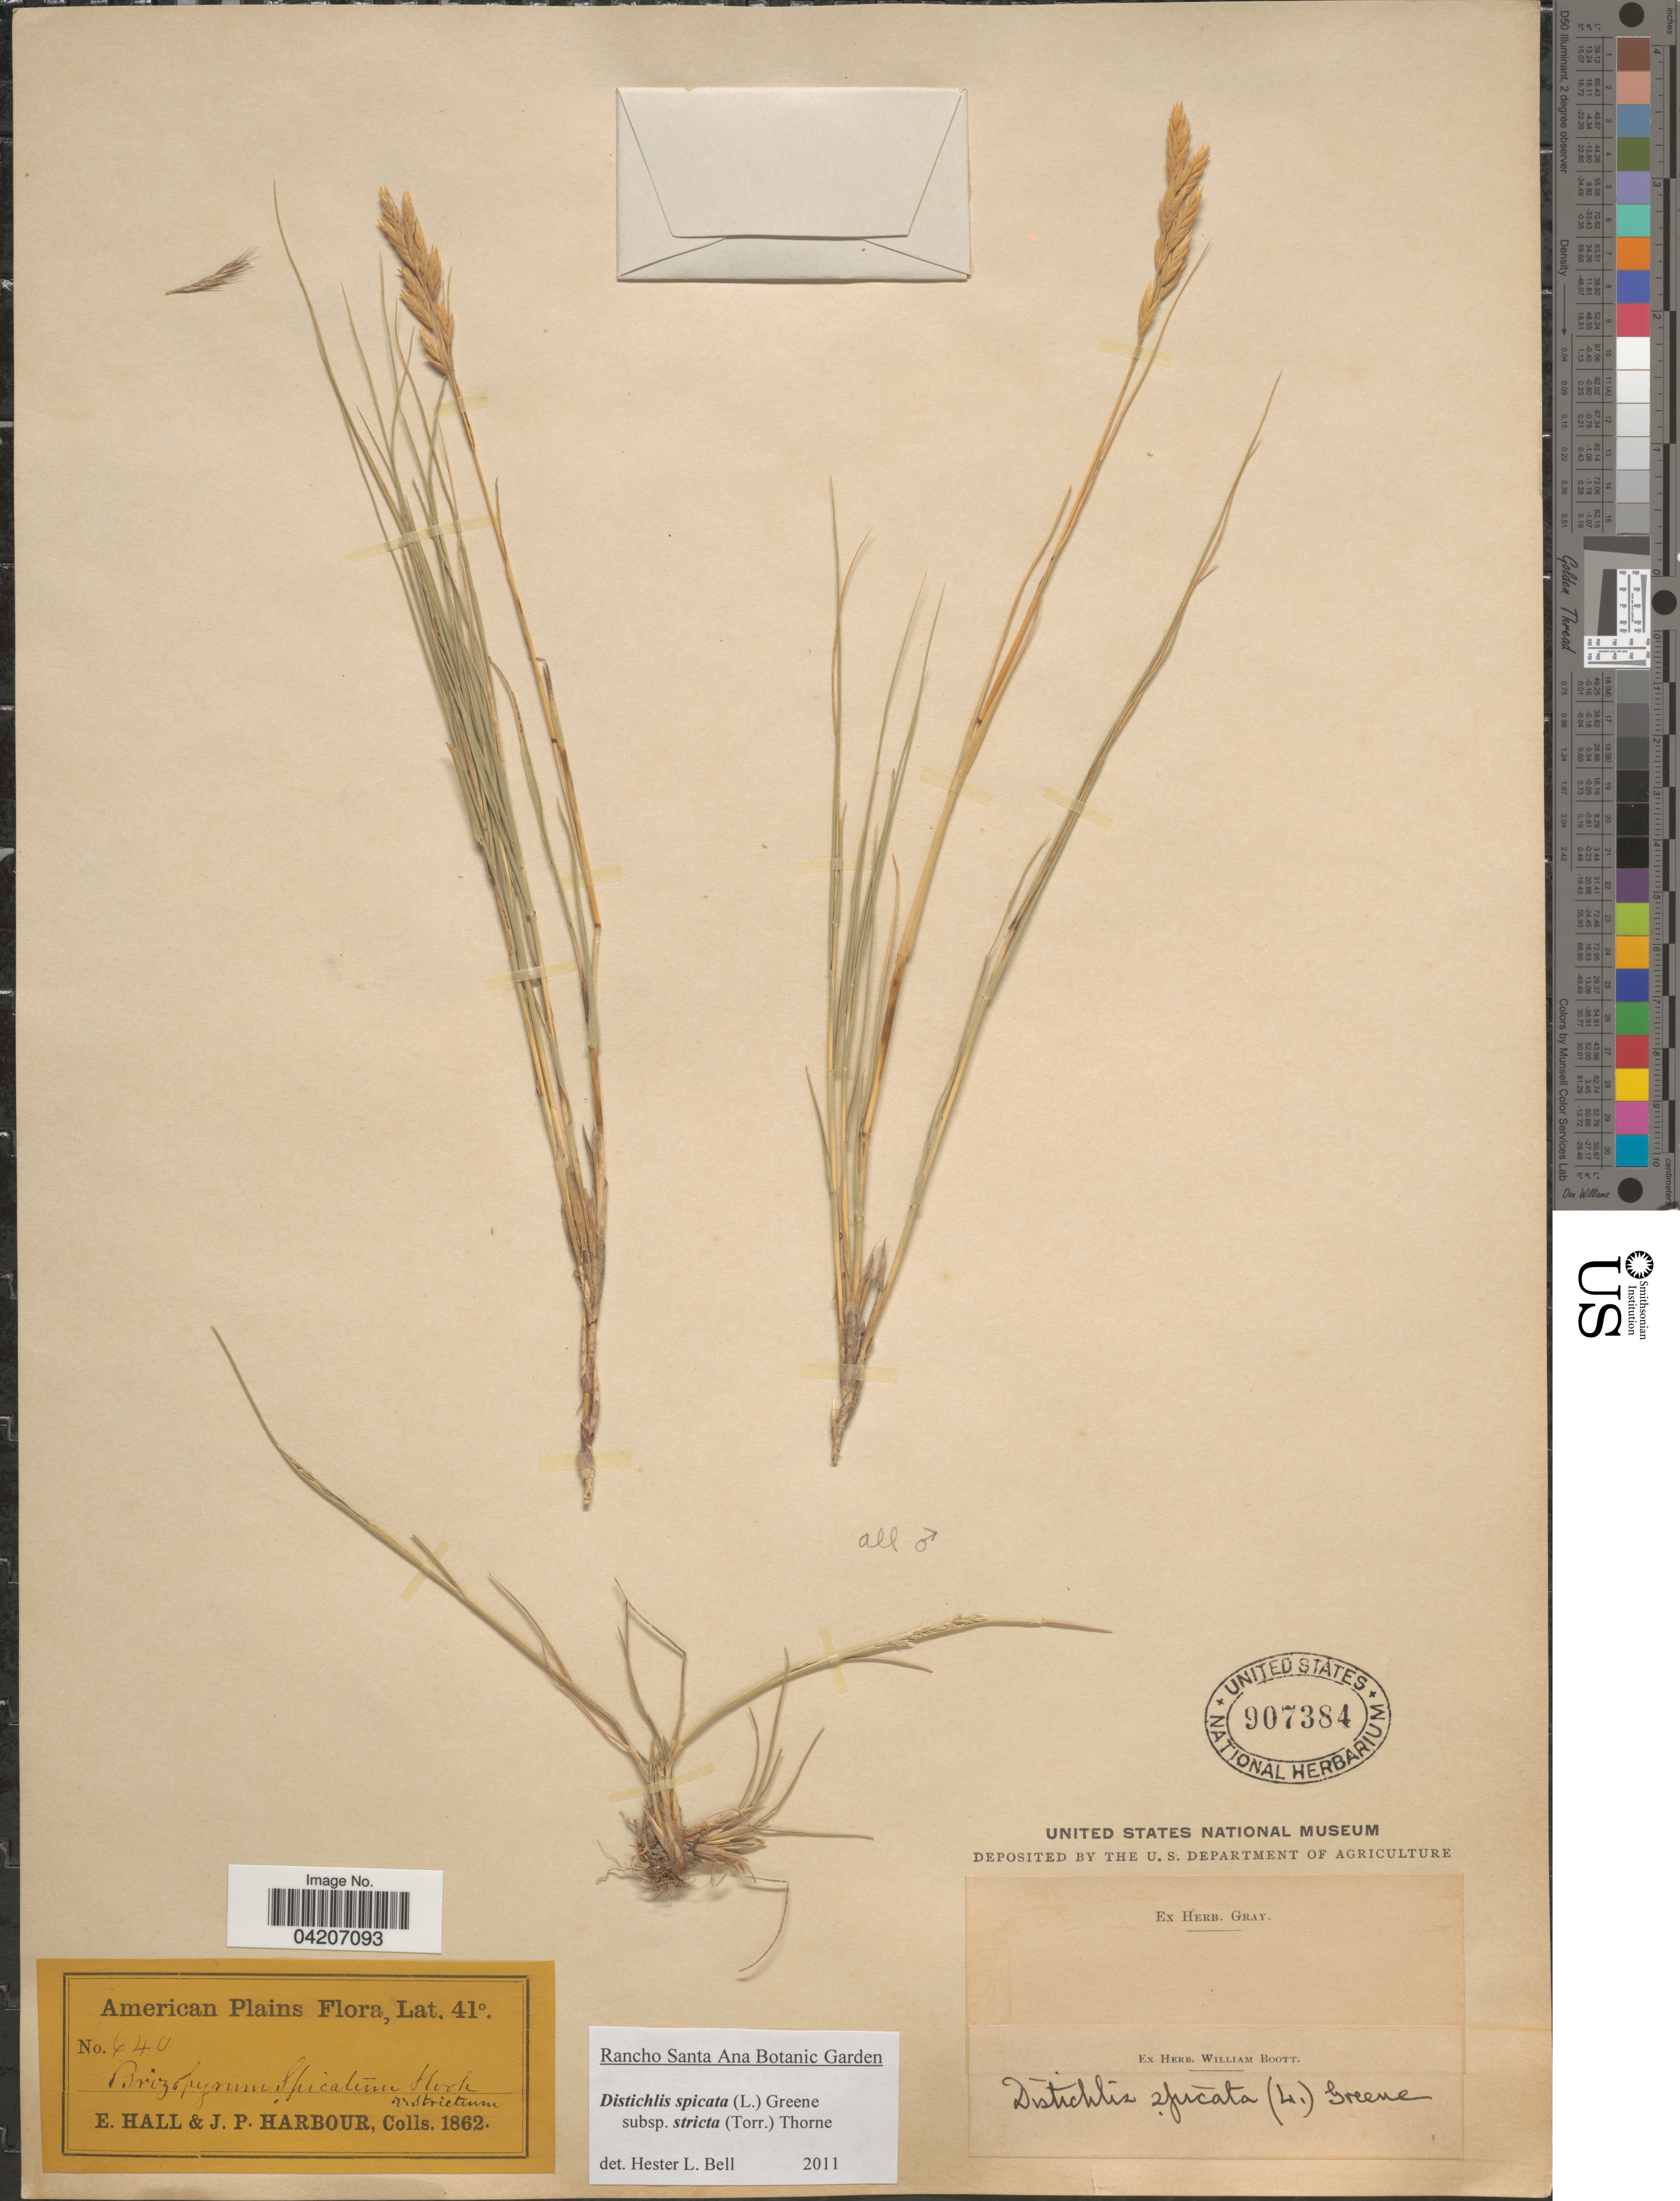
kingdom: Plantae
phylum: Tracheophyta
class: Liliopsida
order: Poales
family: Poaceae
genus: Distichlis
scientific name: Distichlis spicata subsp. stricta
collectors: E. Hall & J. Harbour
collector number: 640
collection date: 1862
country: United States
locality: American Plains.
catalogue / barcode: US 907384